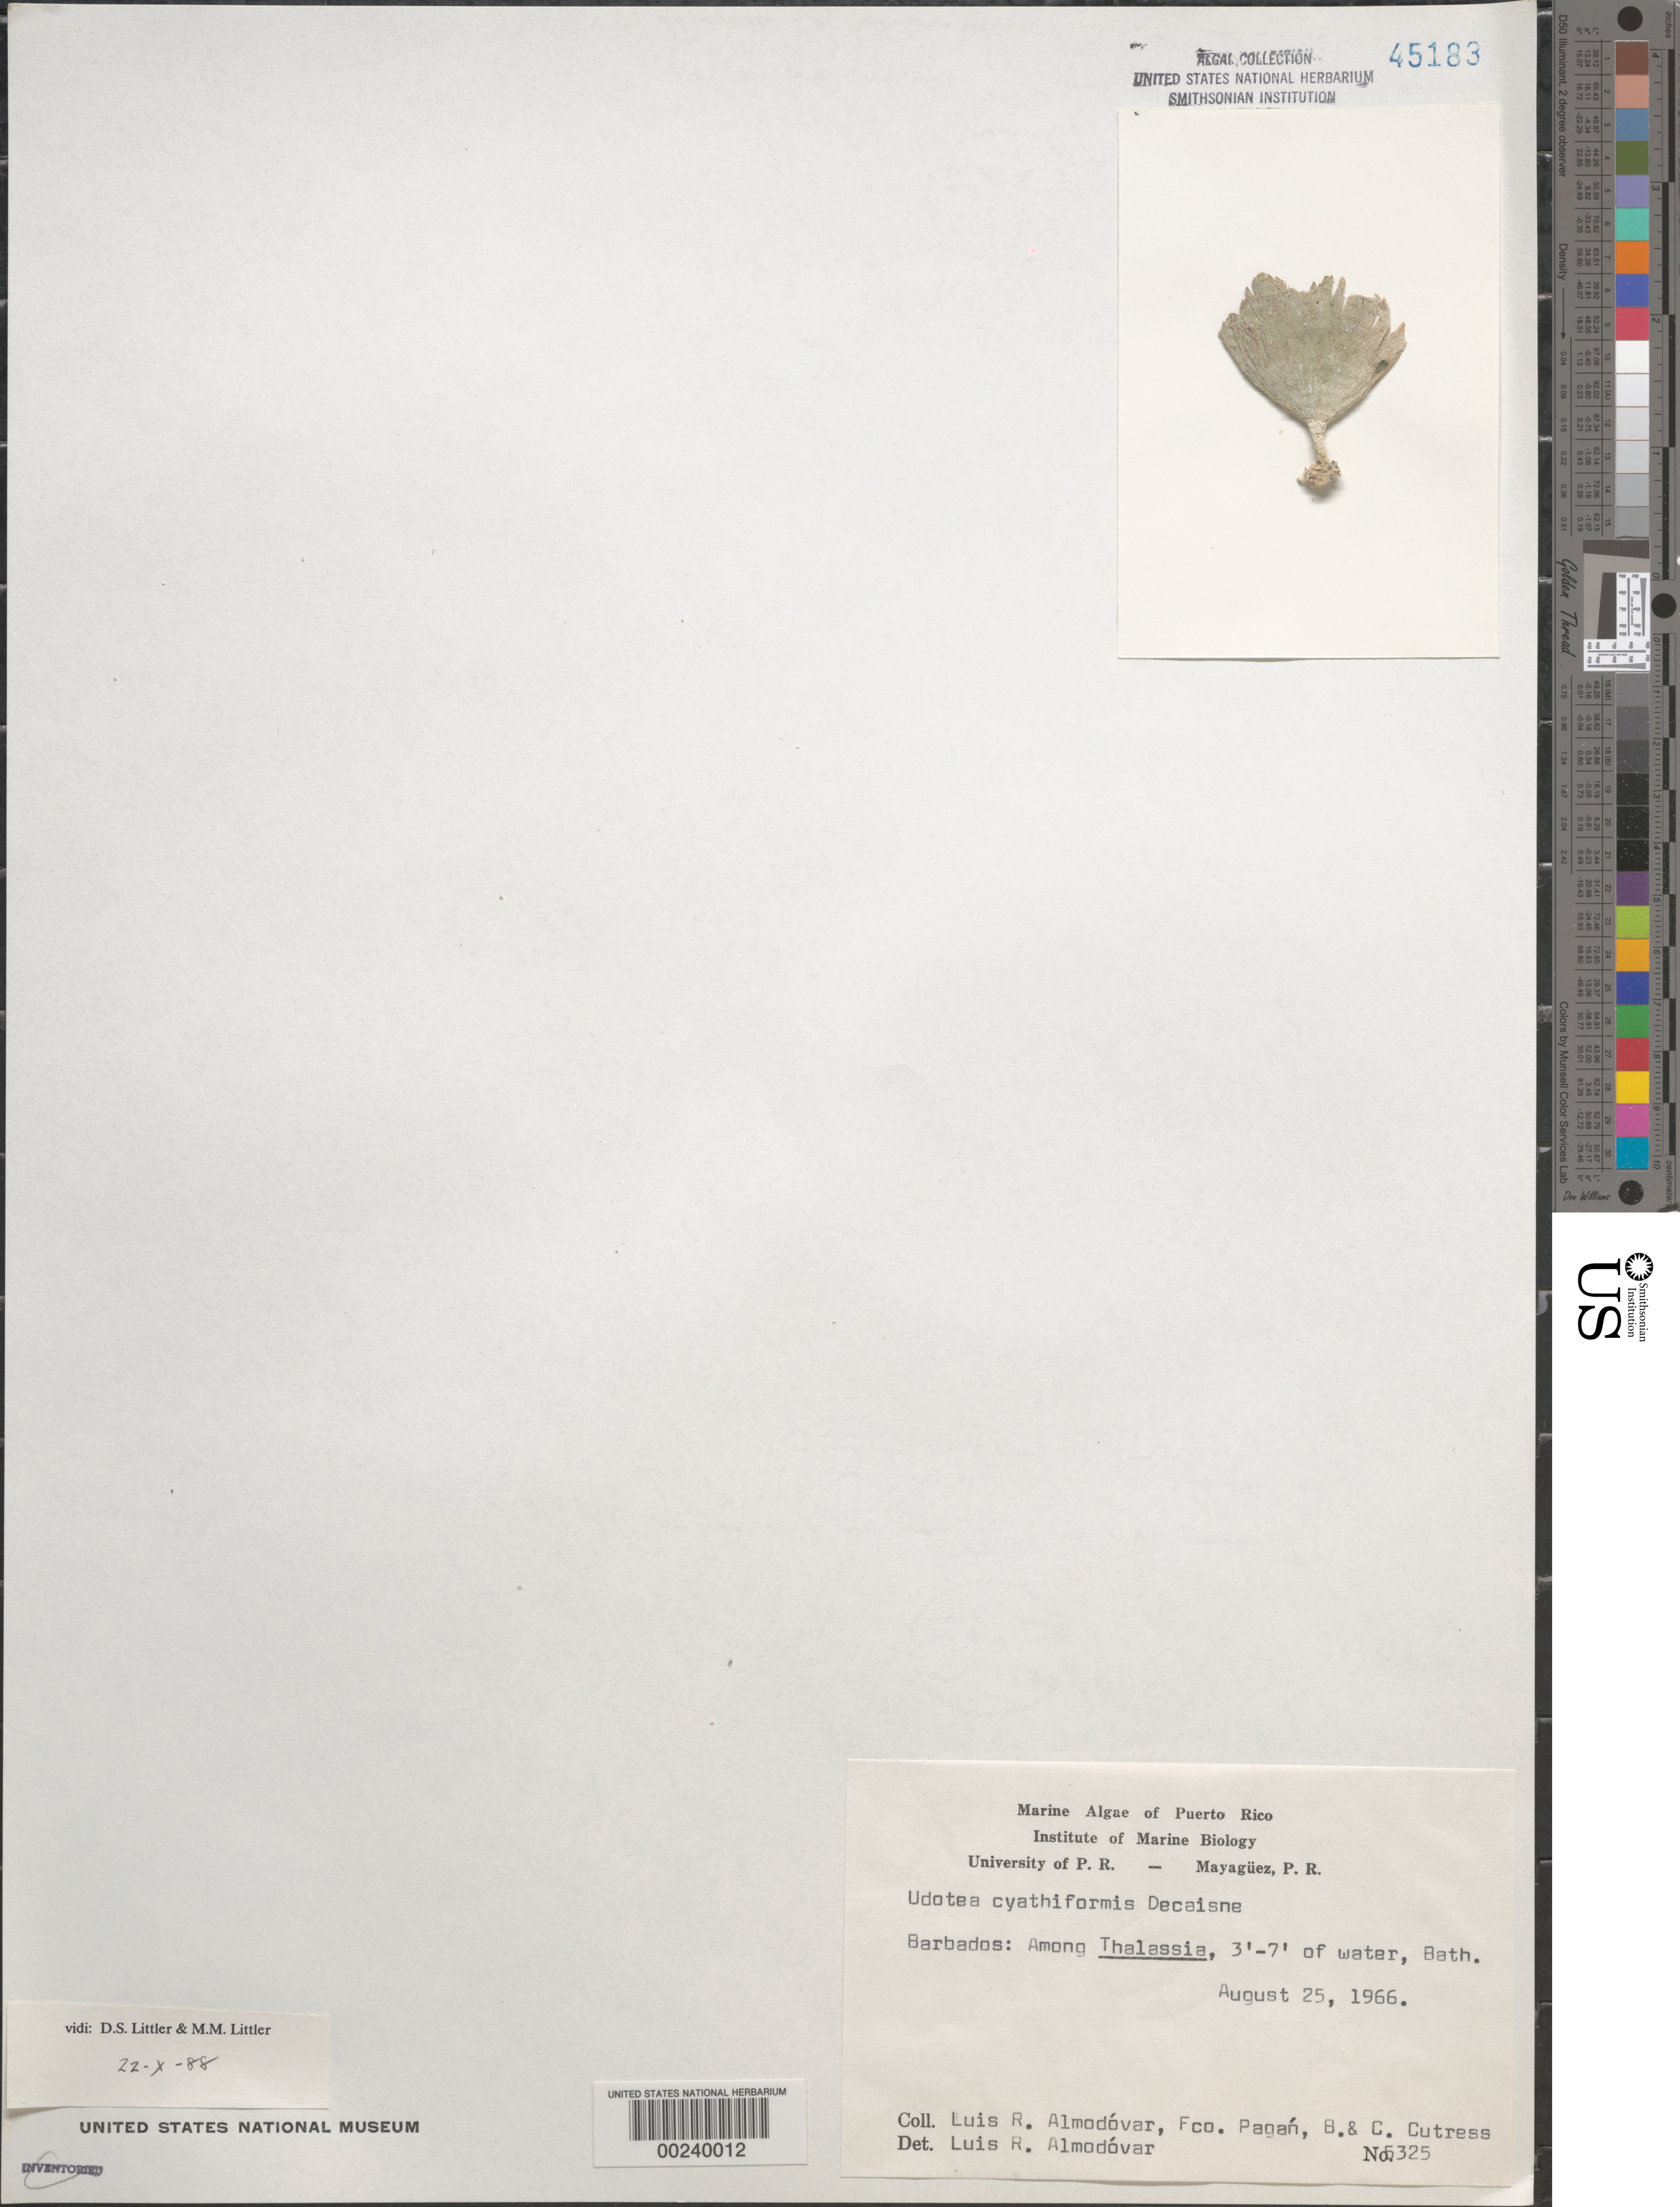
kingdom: Plantae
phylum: Chlorophyta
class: Ulvophyceae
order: Bryopsidales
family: Udoteaceae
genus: Udotea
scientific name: Udotea cyathiformis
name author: Decne.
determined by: Almodovar, L. R.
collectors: L. Almodovar, F. Pagan, B. Cutress & C. Cutress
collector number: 5325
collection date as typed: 25 Aug 1966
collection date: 1966-08-25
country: Barbados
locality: Bath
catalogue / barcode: US 45183